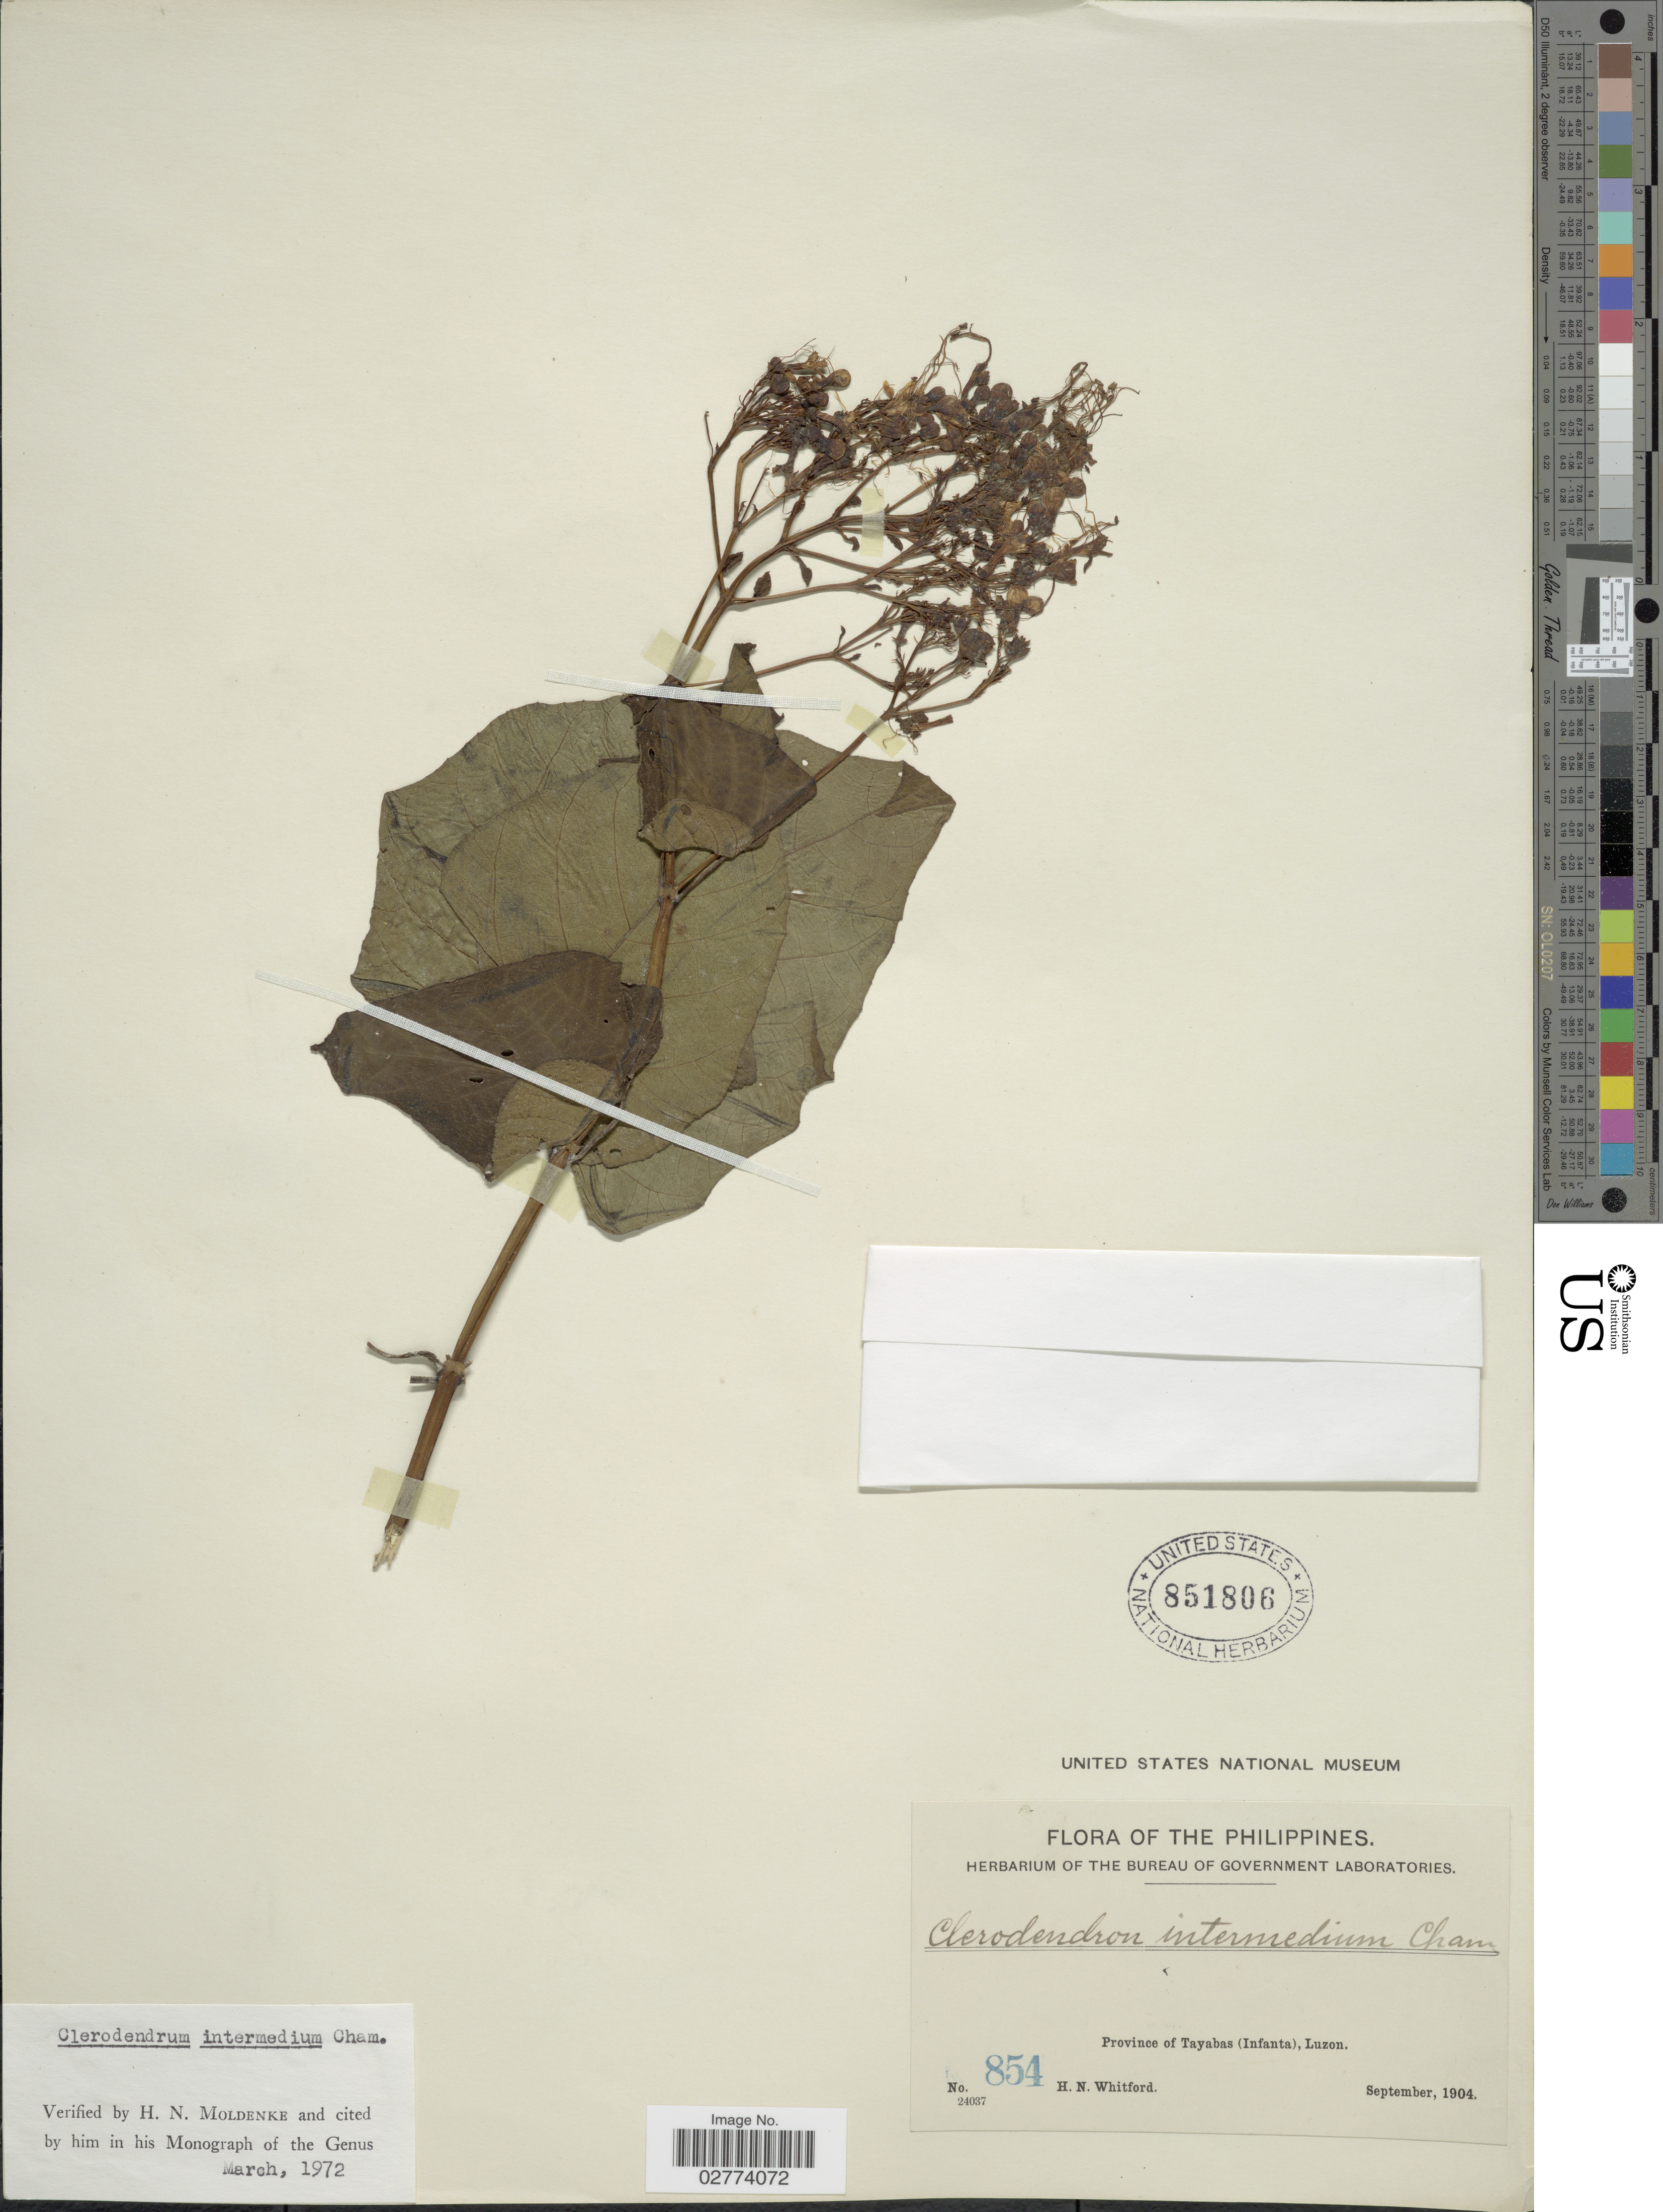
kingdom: Plantae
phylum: Tracheophyta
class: Magnoliopsida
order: Lamiales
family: Lamiaceae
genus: Clerodendrum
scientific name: Clerodendrum intermedium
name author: Cham.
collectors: H. N. Whitford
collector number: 854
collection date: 1904-09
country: Philippines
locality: Province of Tayabas (Infanta), Luzon.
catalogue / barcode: US 851806